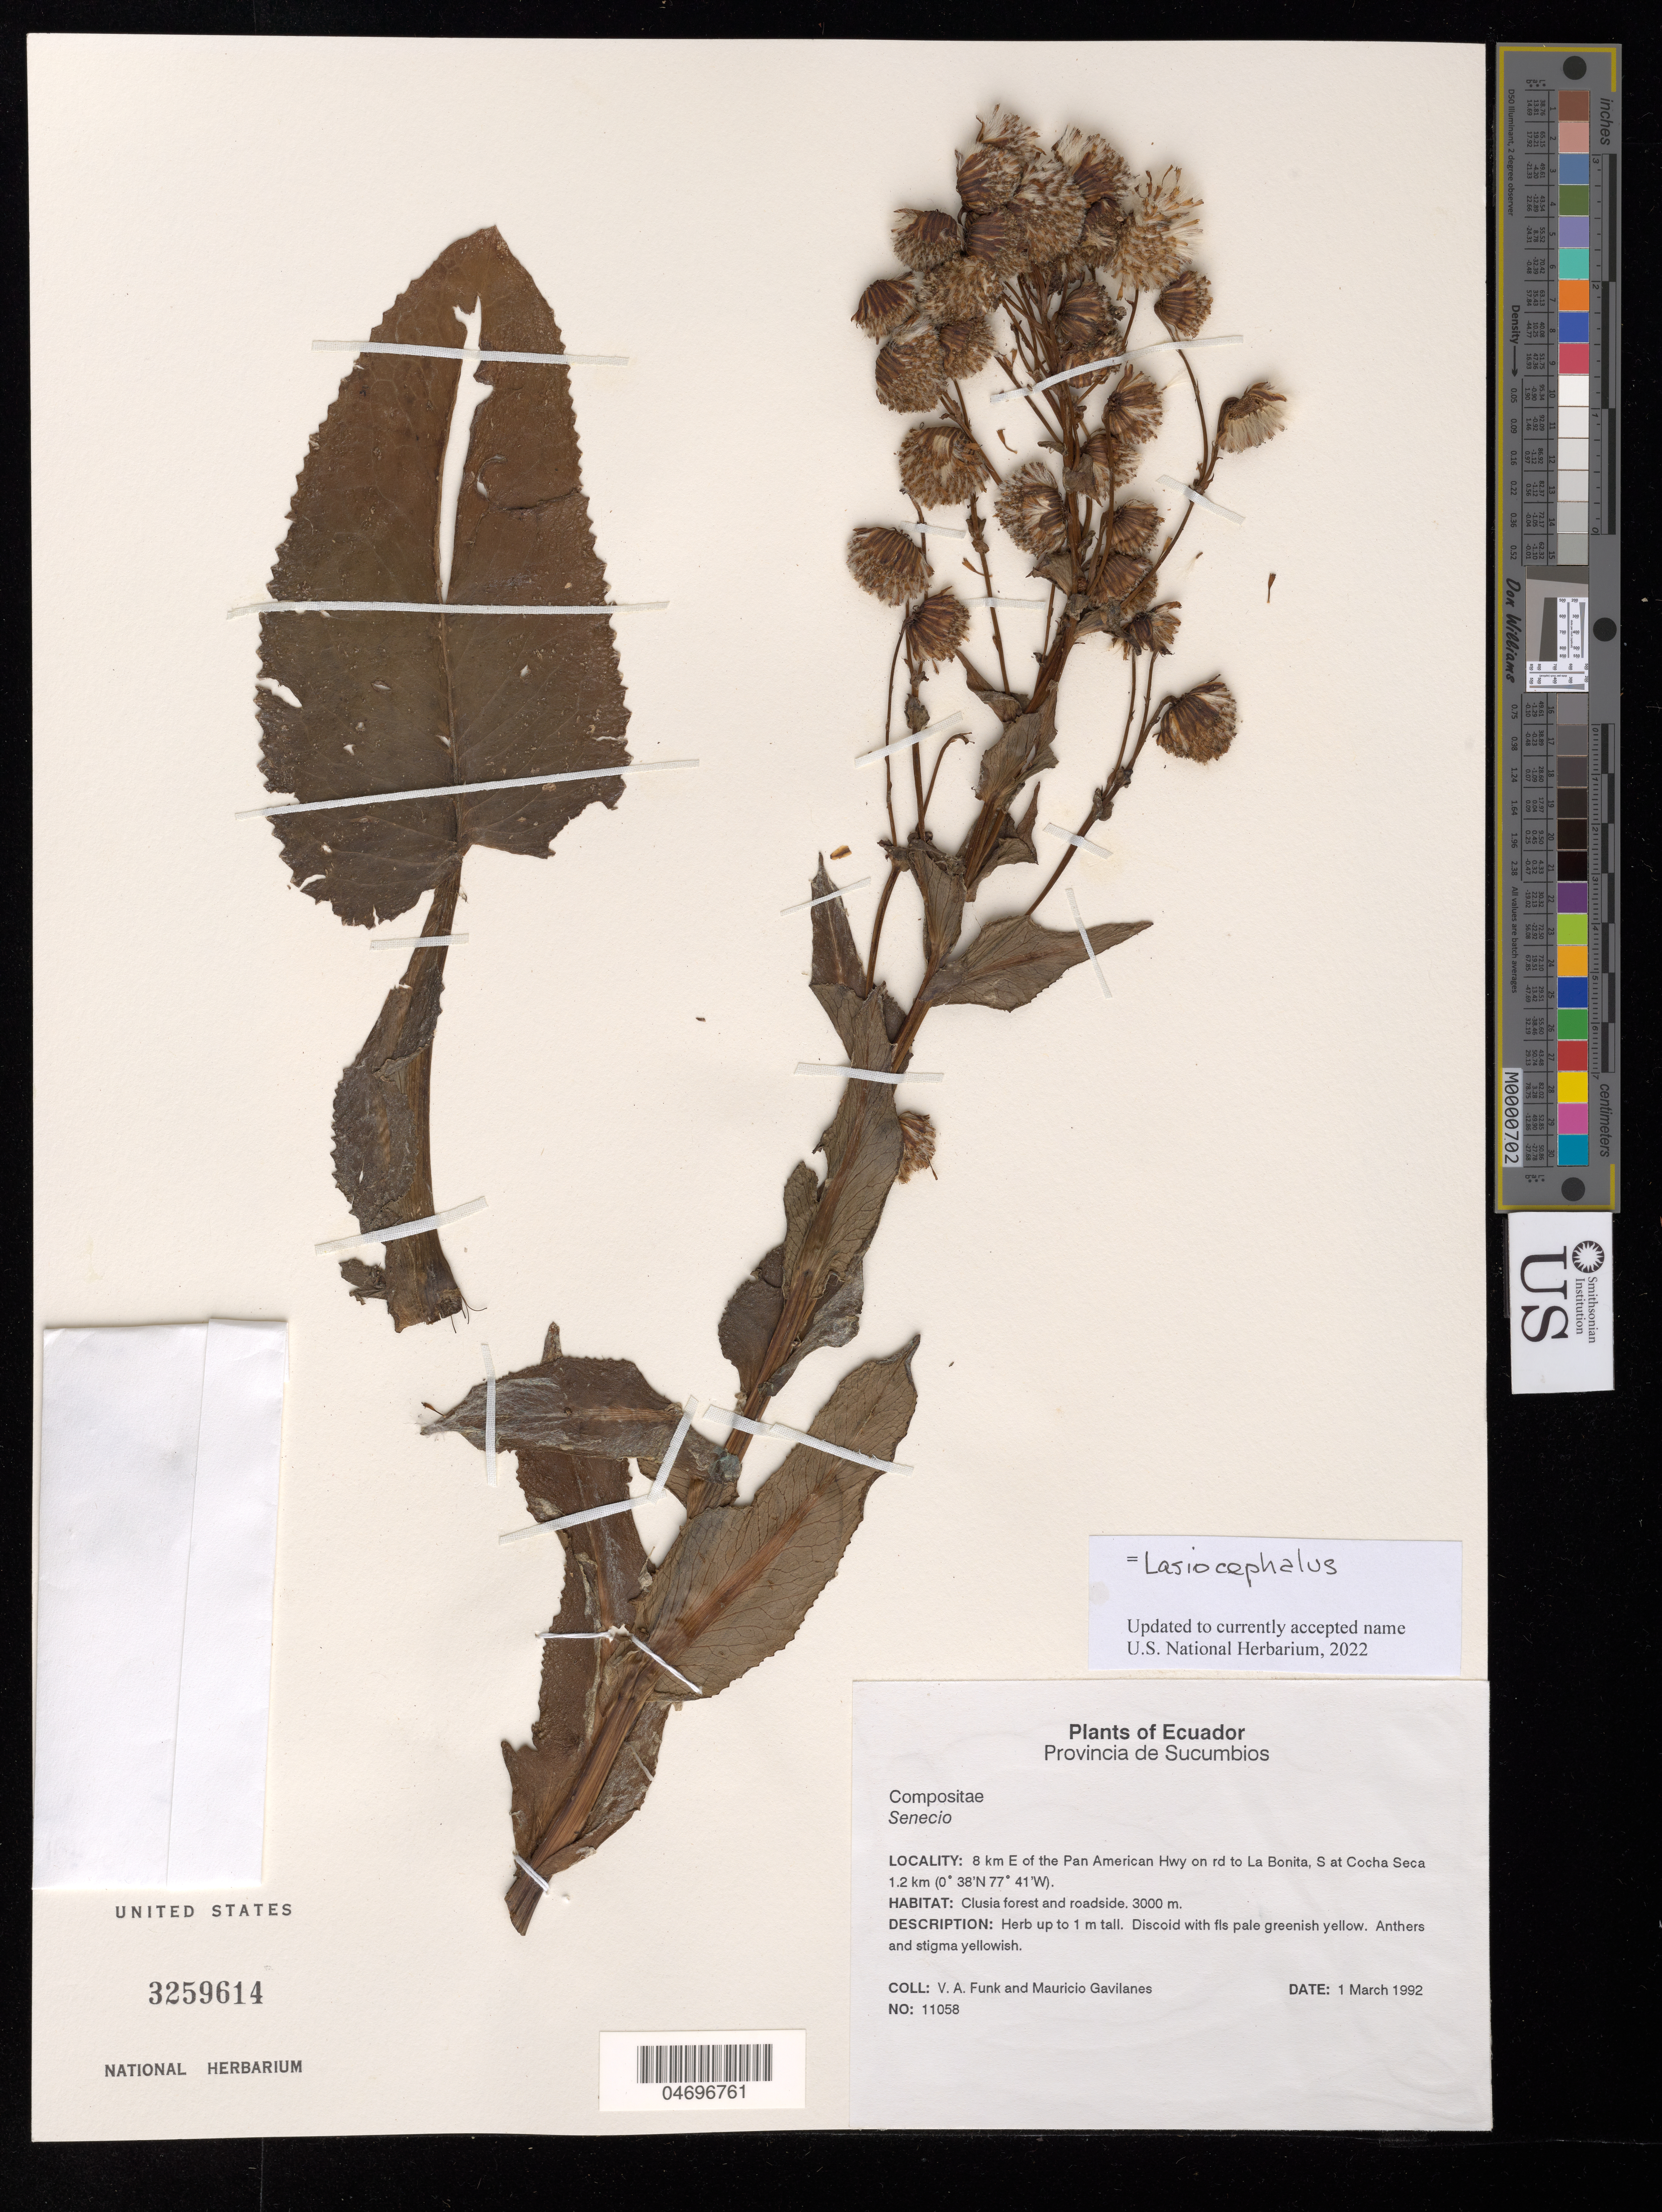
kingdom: Plantae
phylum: Tracheophyta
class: Magnoliopsida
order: Asterales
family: Asteraceae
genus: Senecio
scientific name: Senecio sp.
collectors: V. Funk & M. Gavilanes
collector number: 11058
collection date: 1992-03-01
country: Ecuador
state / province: Sucumbíos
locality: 8 km E of the Pan American Hwy on rd to La Bonita, S at Cocha Seca 1.2 km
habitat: Clusia forest & roadside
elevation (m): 3000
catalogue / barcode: US 3259614